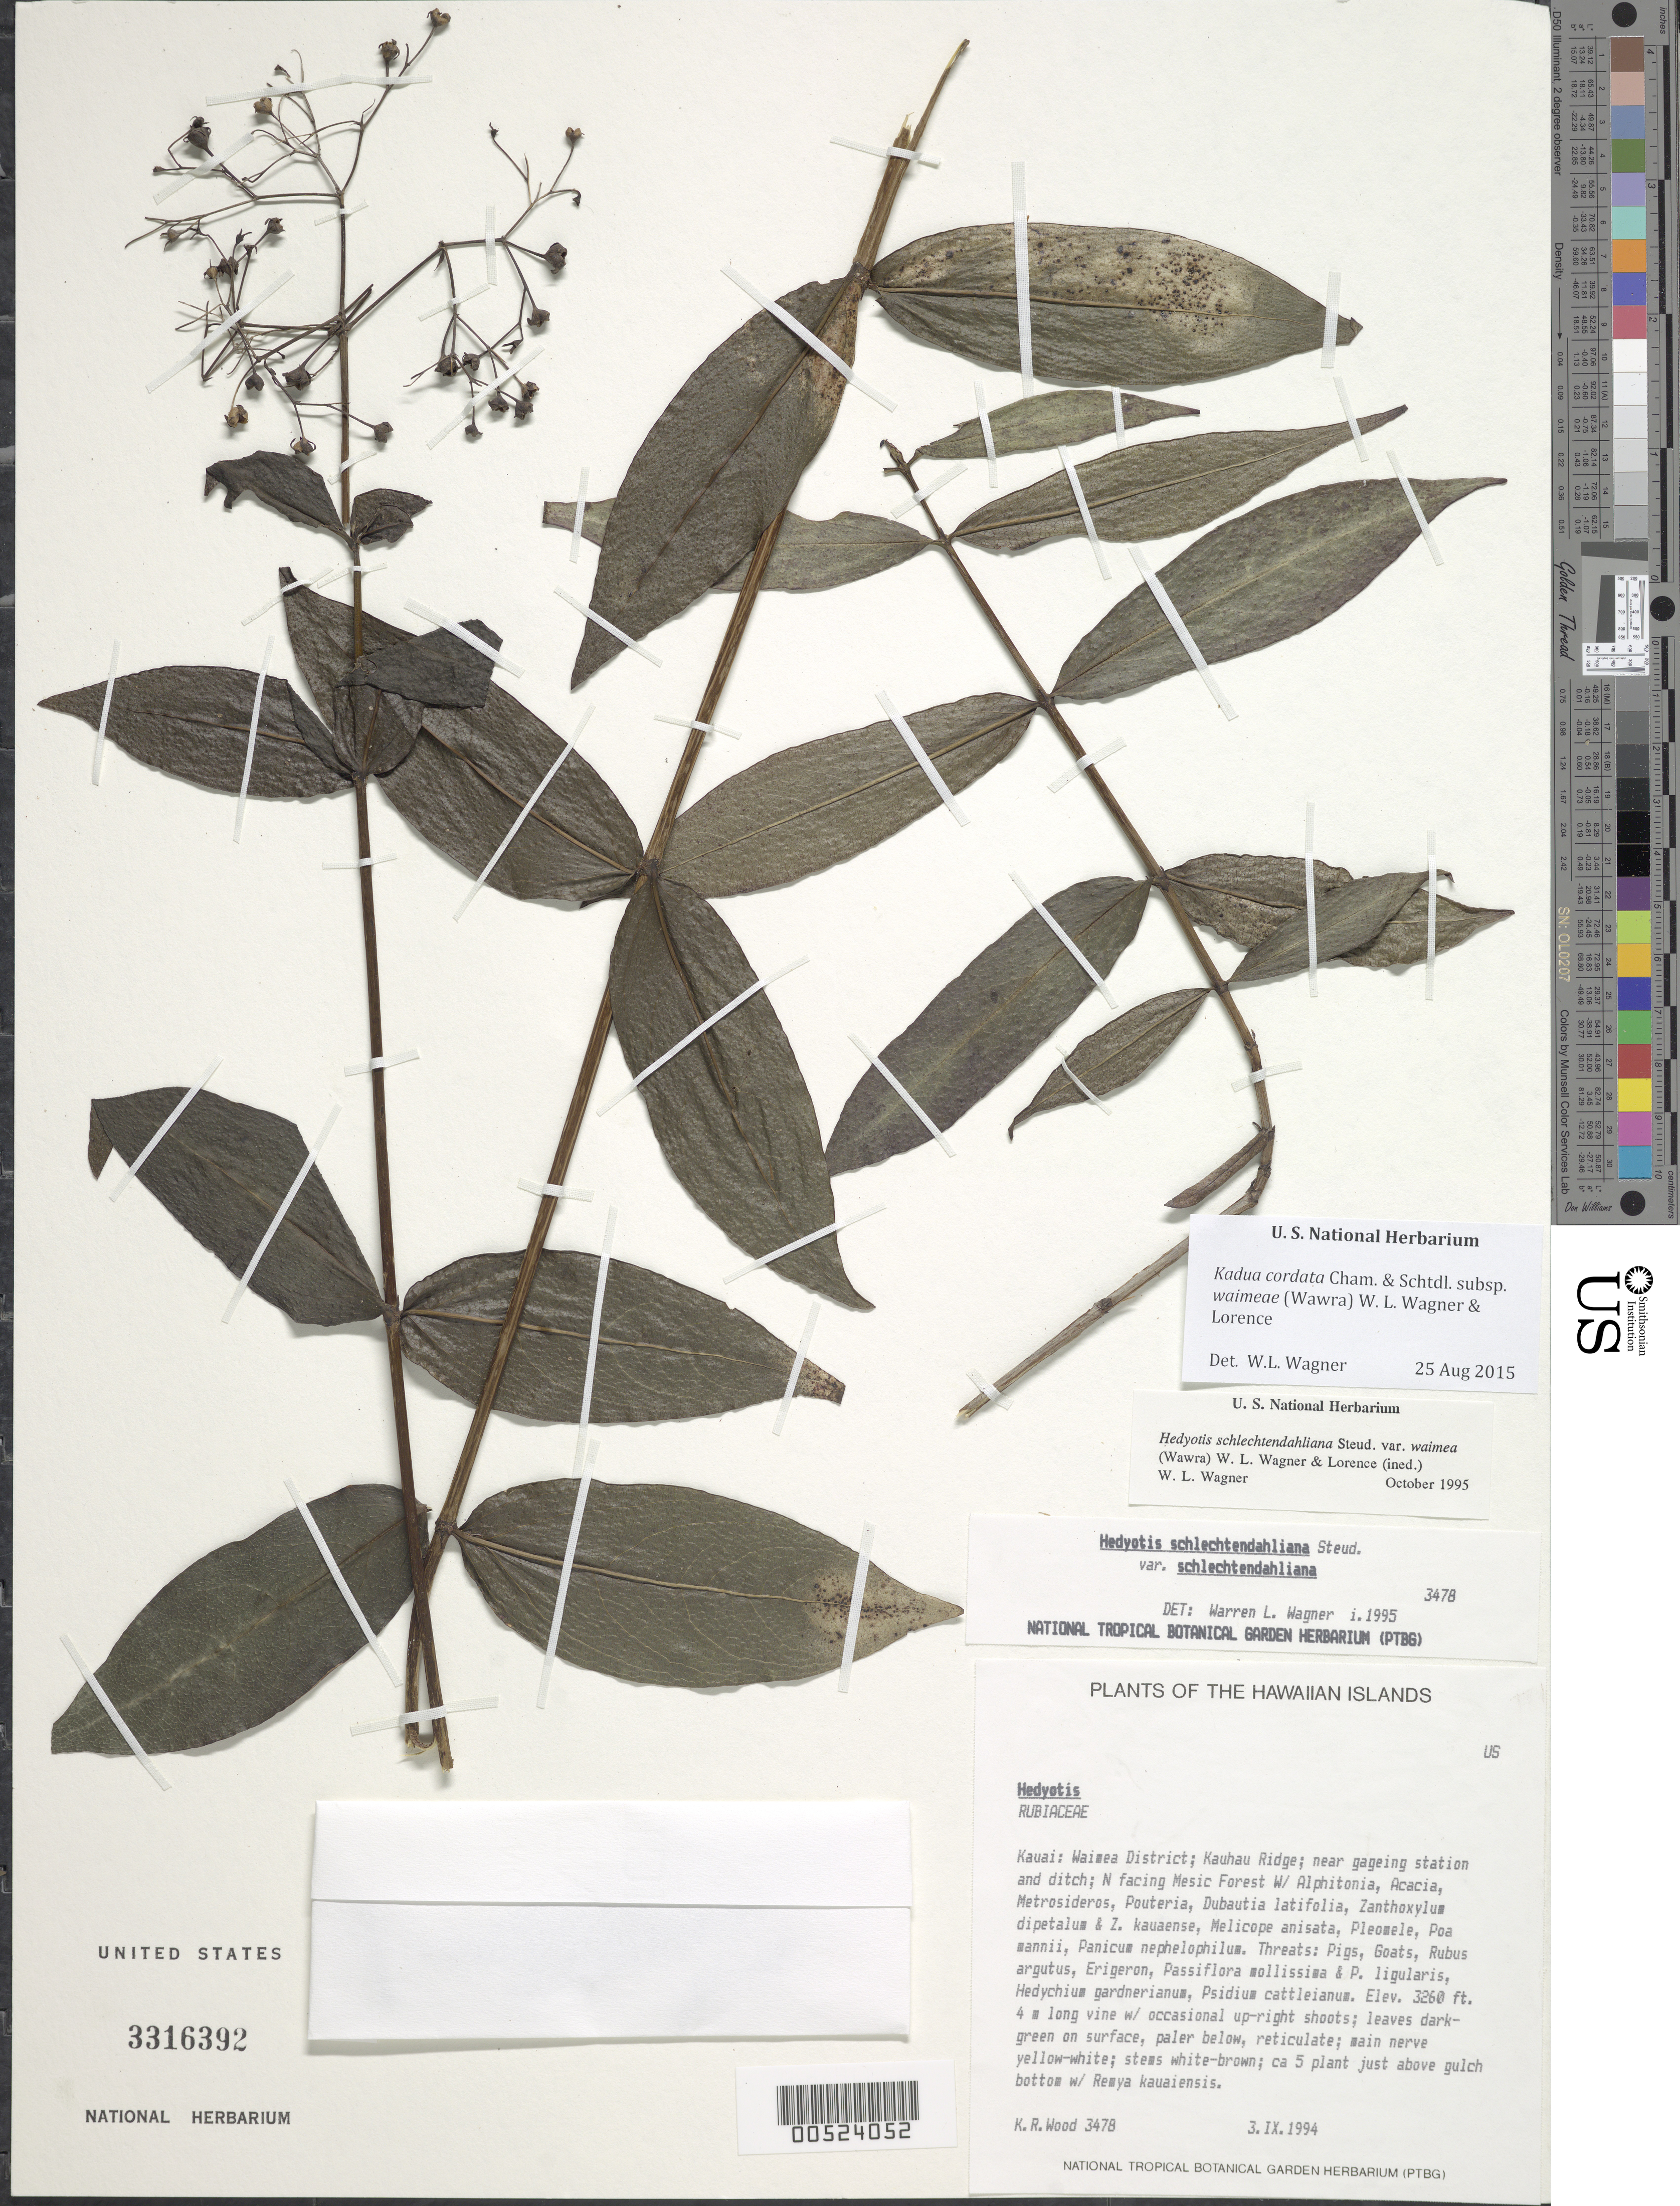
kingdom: Plantae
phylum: Tracheophyta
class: Magnoliopsida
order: Gentianales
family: Rubiaceae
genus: Kadua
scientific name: Kadua cordata subsp. waimeae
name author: (Wawra) W.L. Wagner & Lorence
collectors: K. R. Wood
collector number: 3478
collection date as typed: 3 Sep 1994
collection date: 1994-09-03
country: United States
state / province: Hawaii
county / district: Kauai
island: Kaua'i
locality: Waimea Dist, Kauhau Ridge, near gageing station and ditch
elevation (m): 994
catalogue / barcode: US 3316392